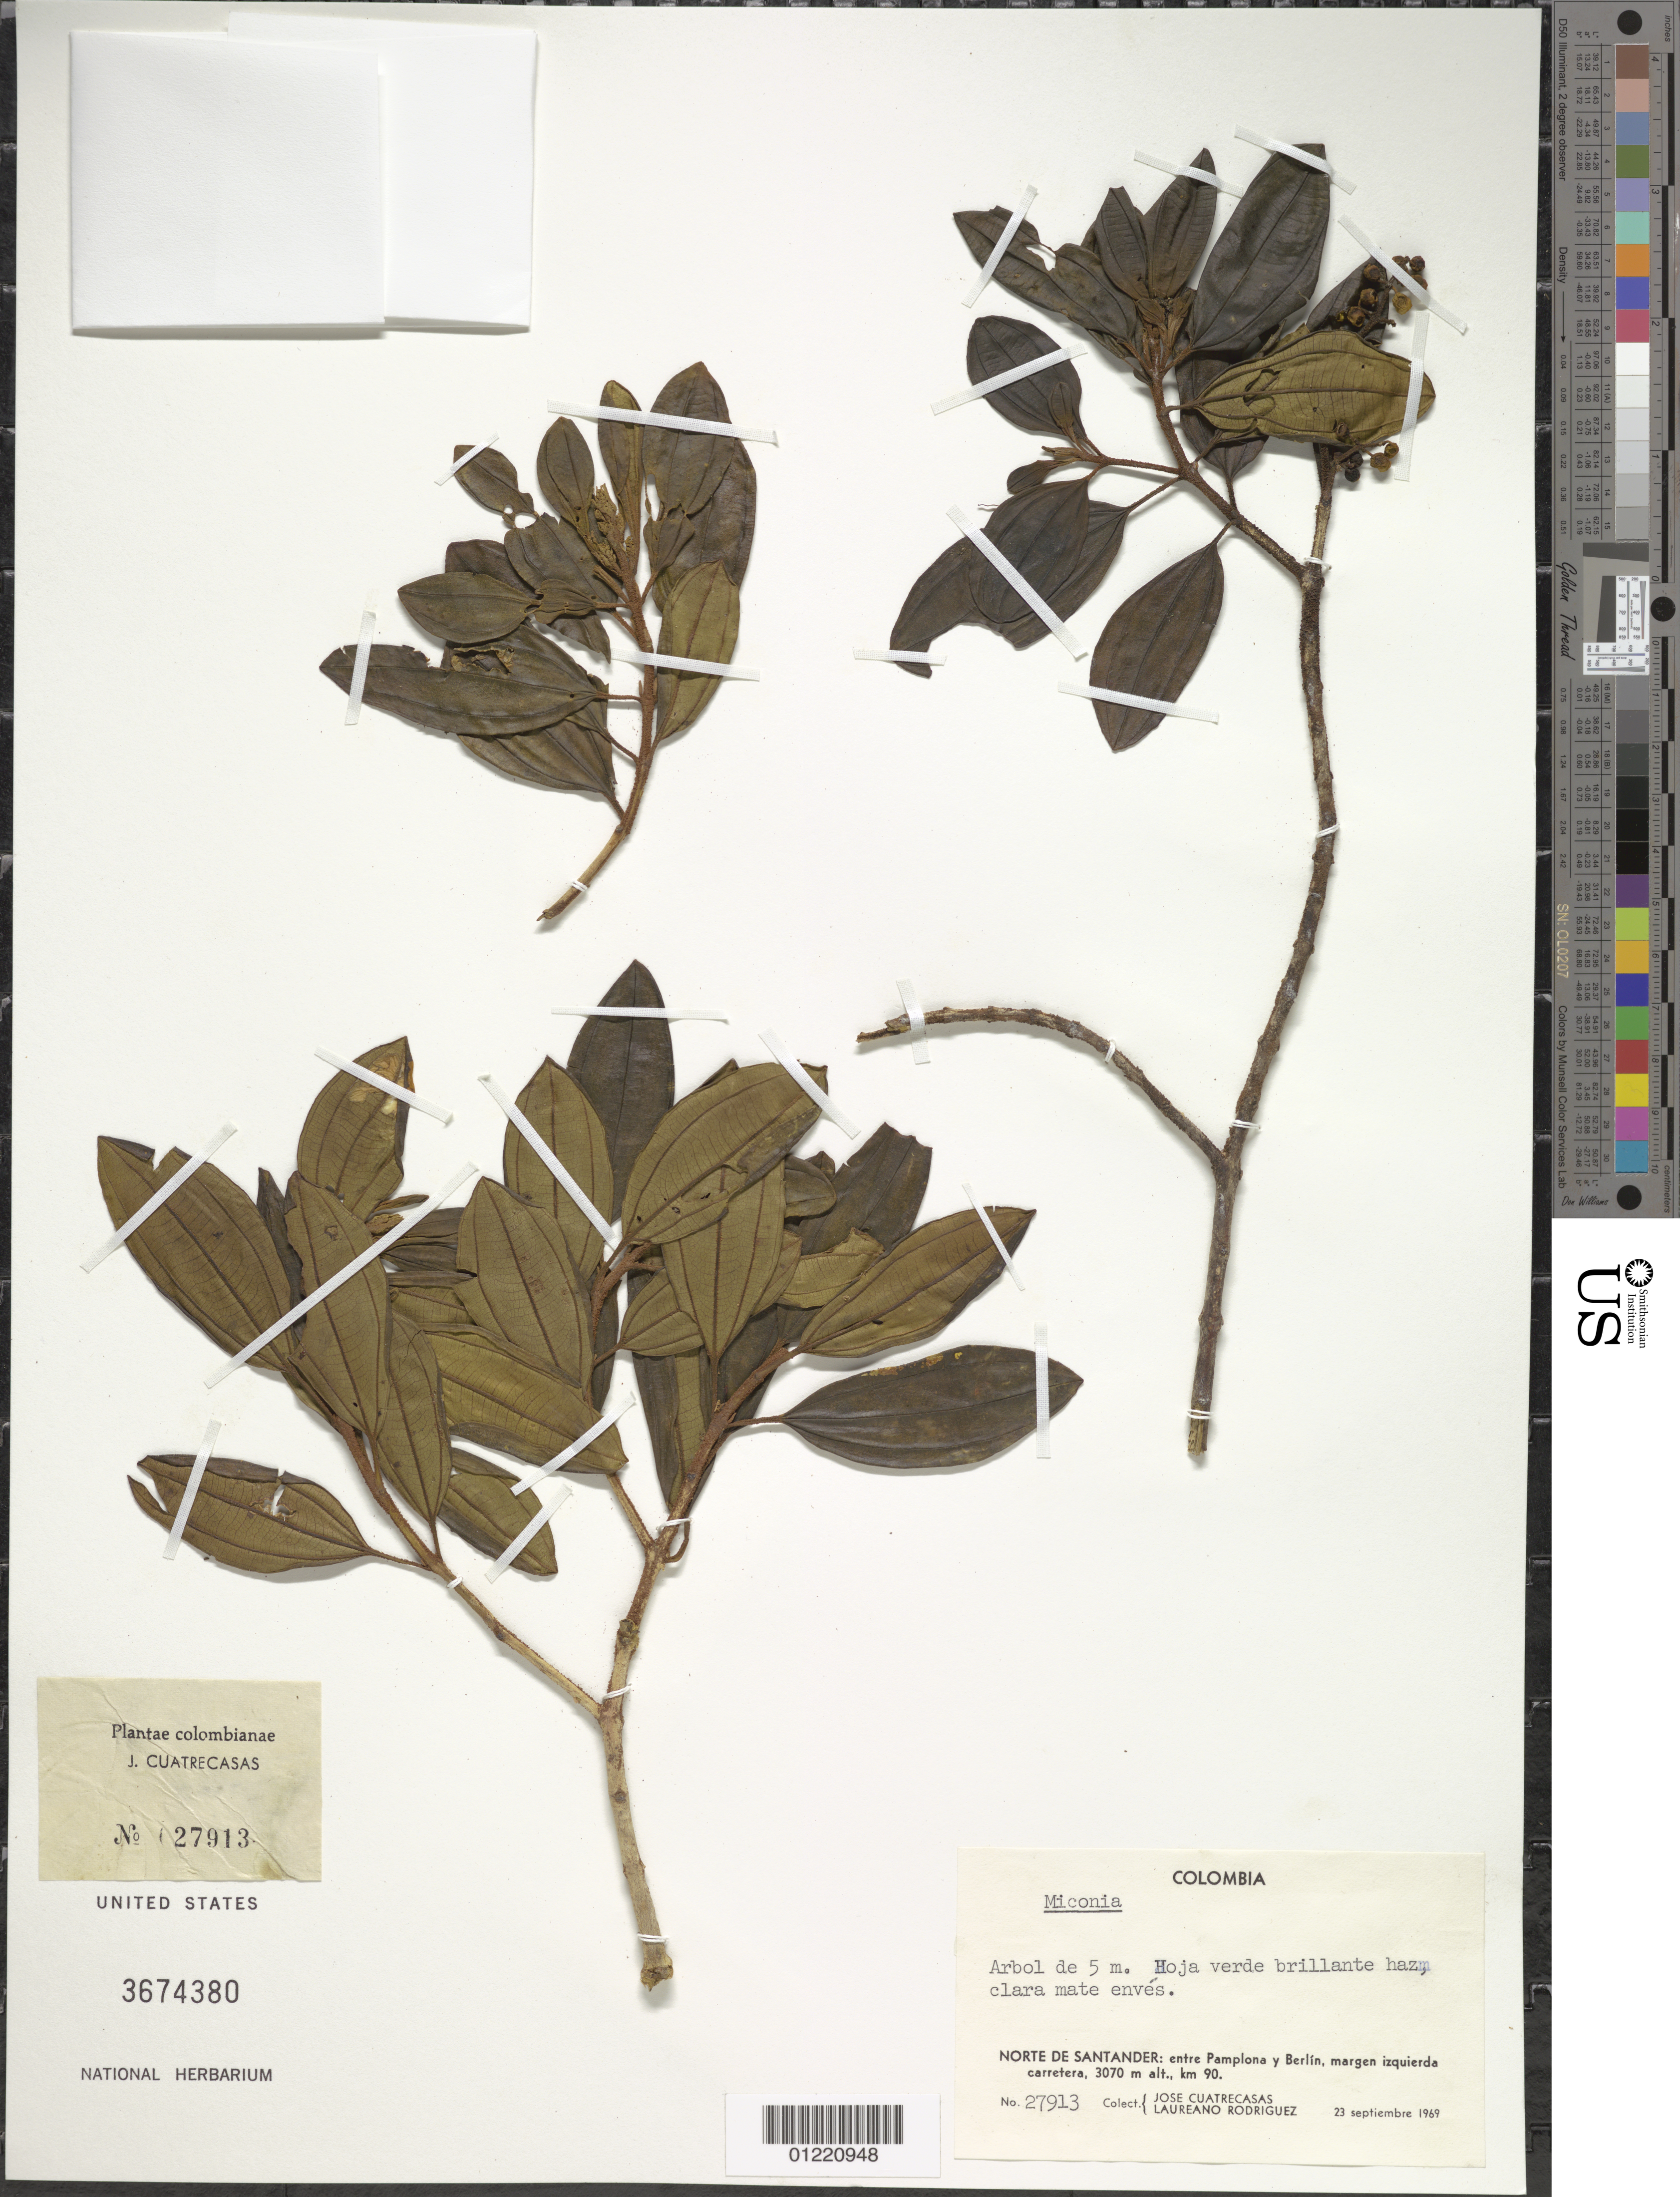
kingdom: Plantae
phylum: Tracheophyta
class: Magnoliopsida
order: Myrtales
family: Melastomataceae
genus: Miconia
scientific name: Miconia sp.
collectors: J. Cuatrecasas & L. Rodriguez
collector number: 27913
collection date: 1969-09-23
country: Colombia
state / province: Norte de Santander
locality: entre Pamplona y Berlín, margen izquierda carretera, km 90.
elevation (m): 3070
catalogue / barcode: US 3674380